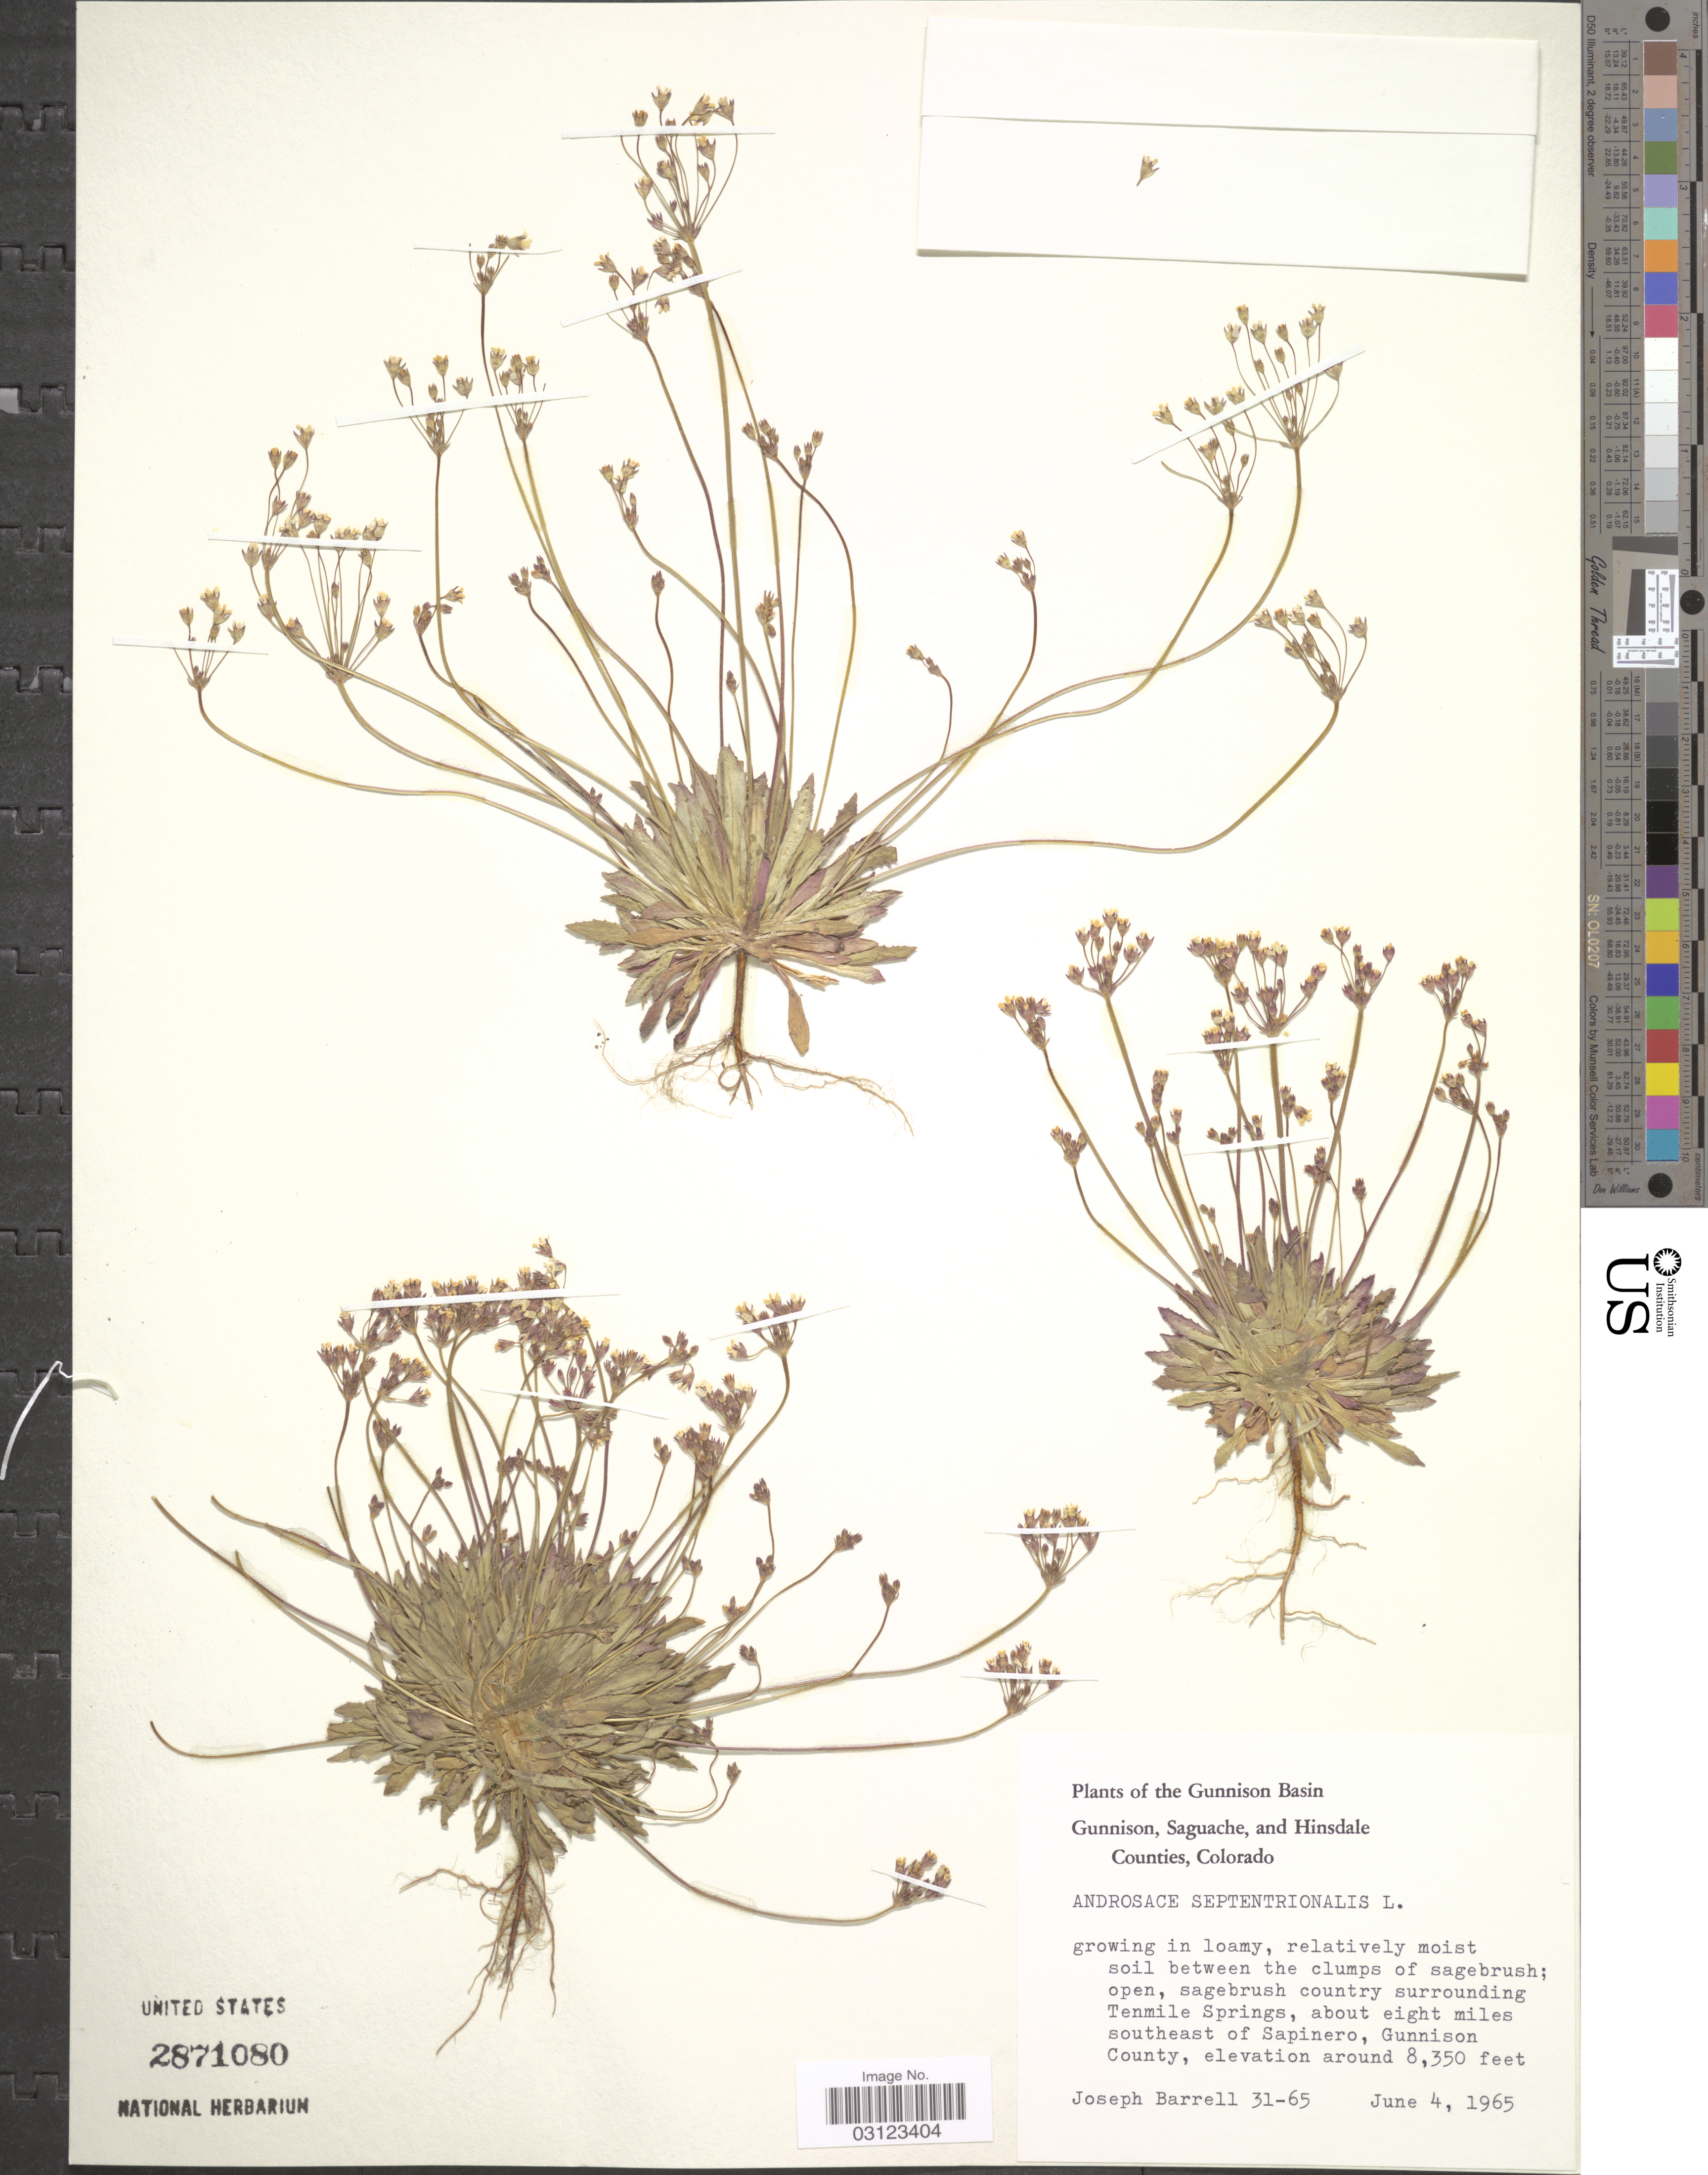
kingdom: Plantae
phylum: Tracheophyta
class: Magnoliopsida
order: Ericales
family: Primulaceae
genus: Androsace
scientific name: Androsace septentrionalis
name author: L.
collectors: J. Barrell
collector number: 31-65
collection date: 1965-06-04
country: United States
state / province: Colorado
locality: Open, sagebrush country surrounding Tenmile Springs, about eight miles southeast of Sapinero, Gunnison County.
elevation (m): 2545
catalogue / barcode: US 2871080